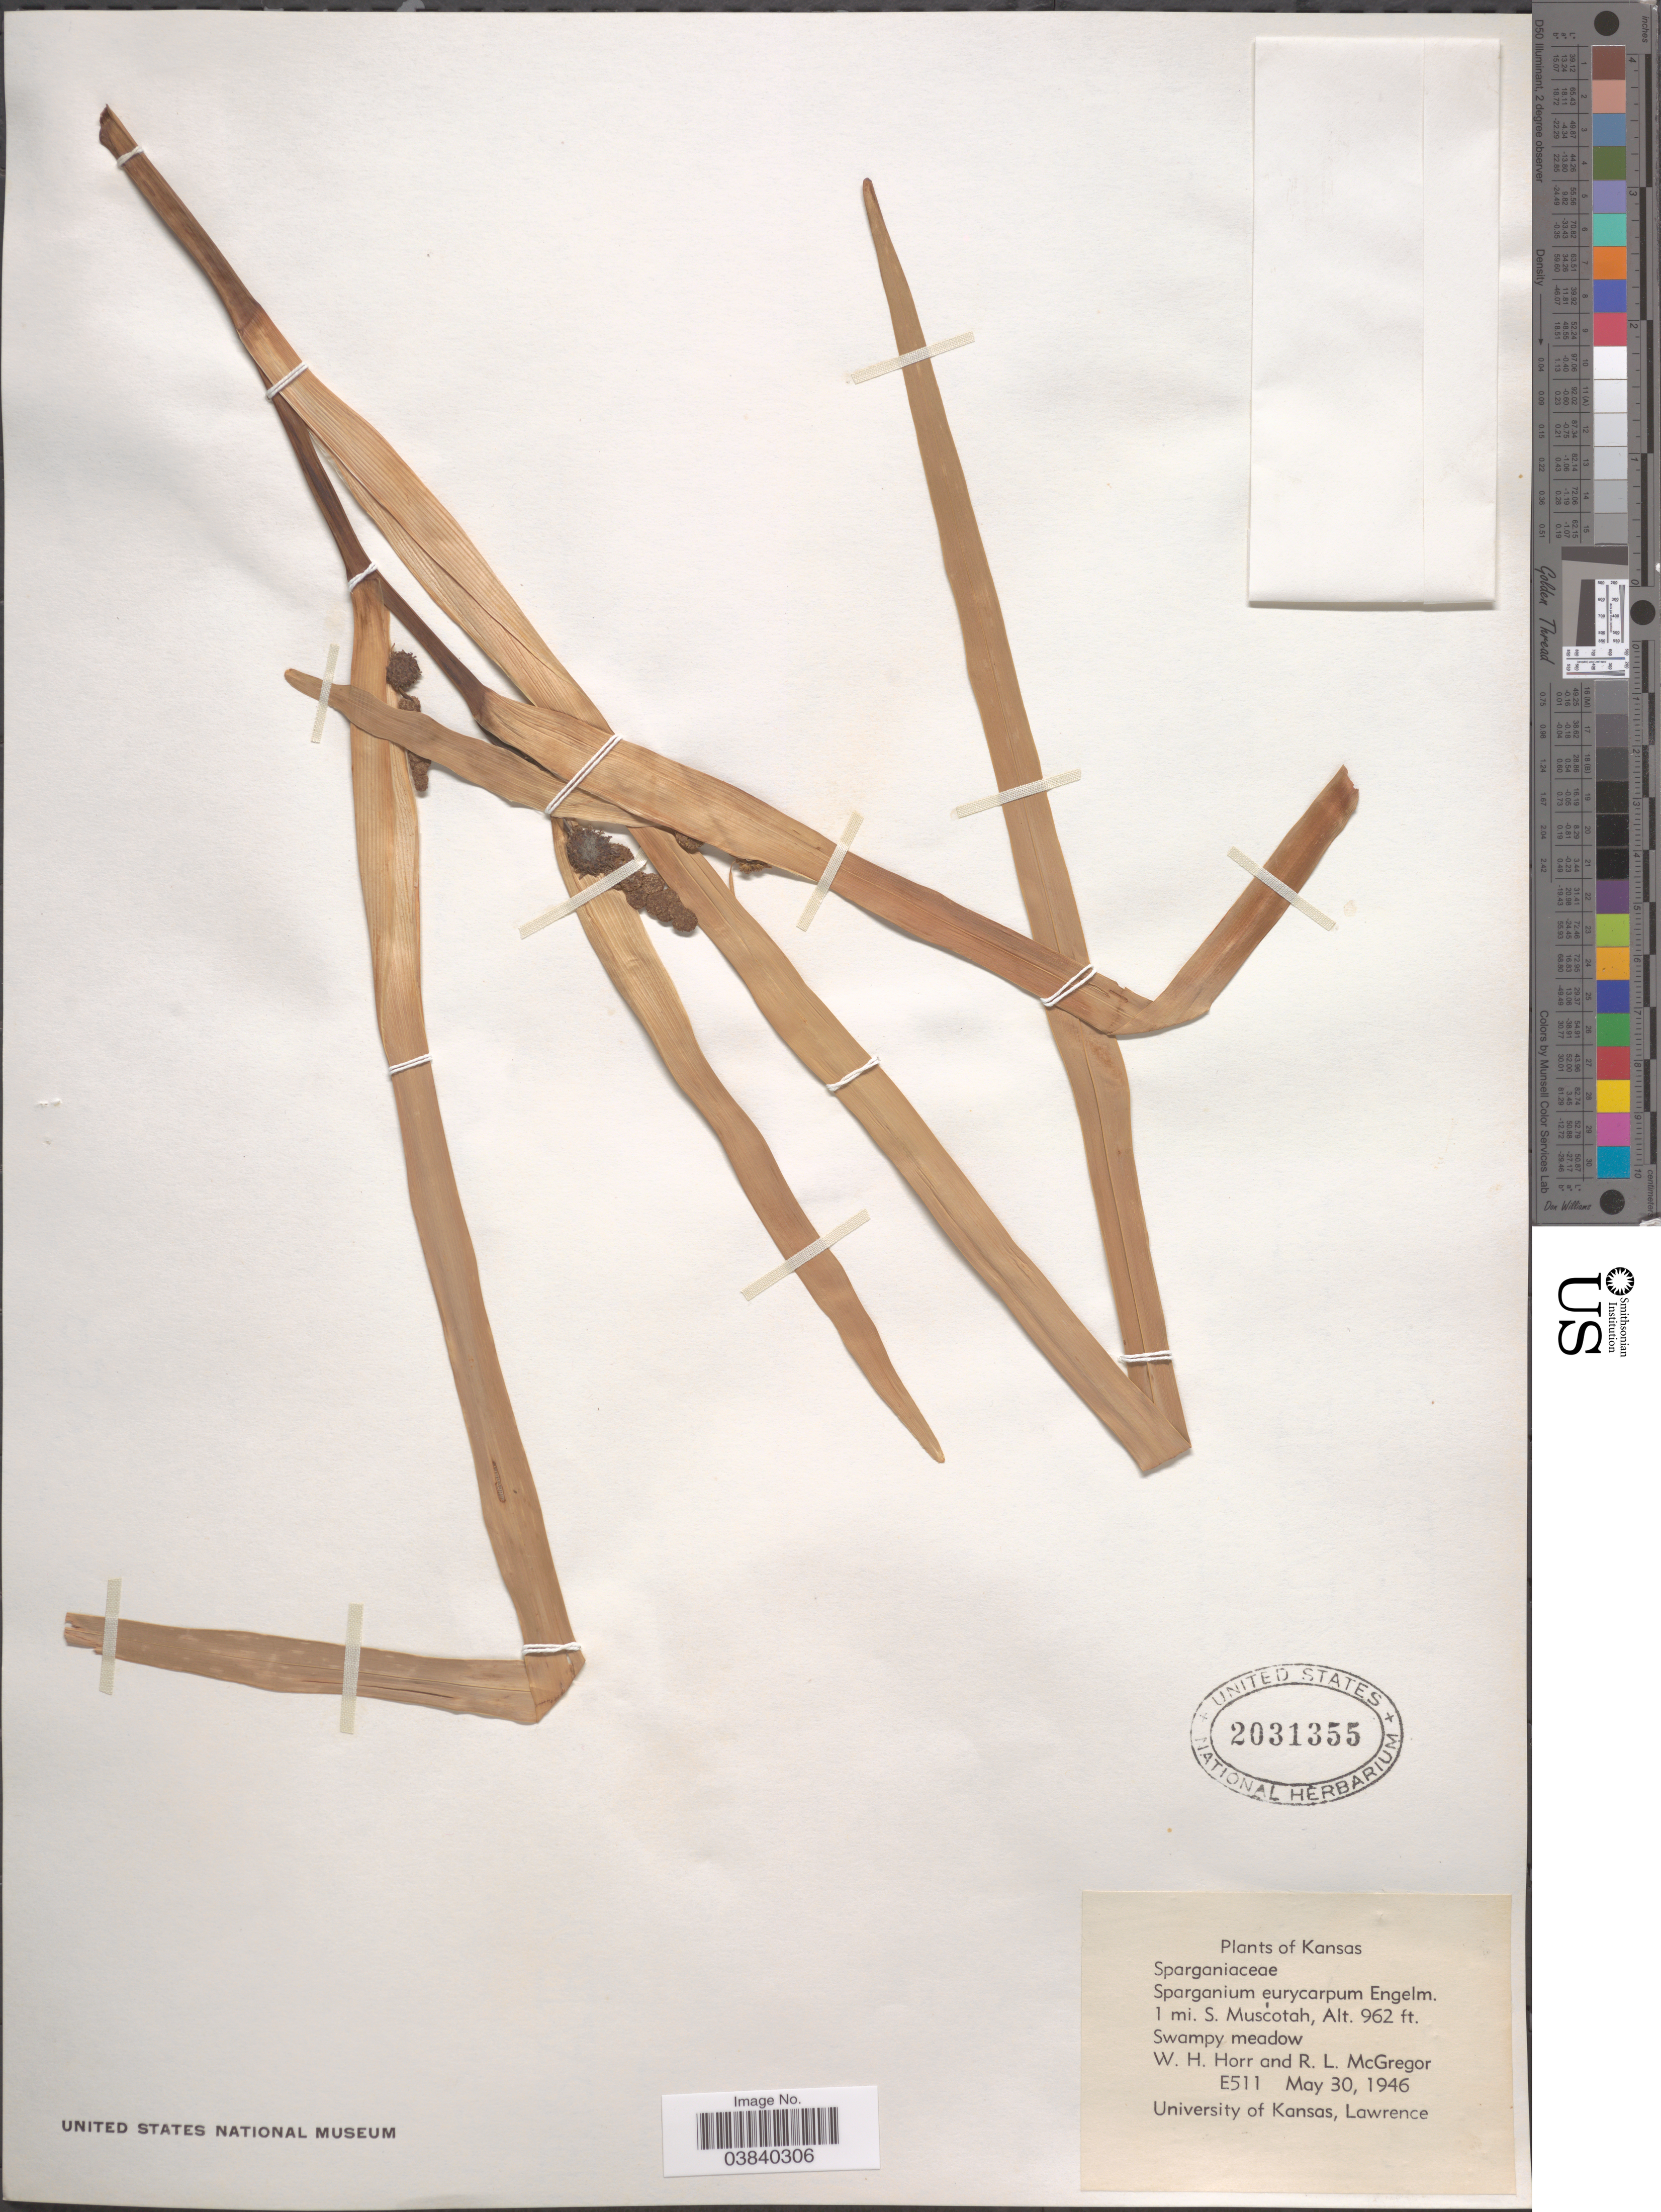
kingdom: Plantae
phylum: Tracheophyta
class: Liliopsida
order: Poales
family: Typhaceae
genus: Sparganium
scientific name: Sparganium eurycarpum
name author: Engelm.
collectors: W. H. Horr & R. McGregor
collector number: E511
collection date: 1946-05-30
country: United States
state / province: Kansas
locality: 1 mi. S. Muscotah. Swampy meadow.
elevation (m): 293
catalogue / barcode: US 2031355